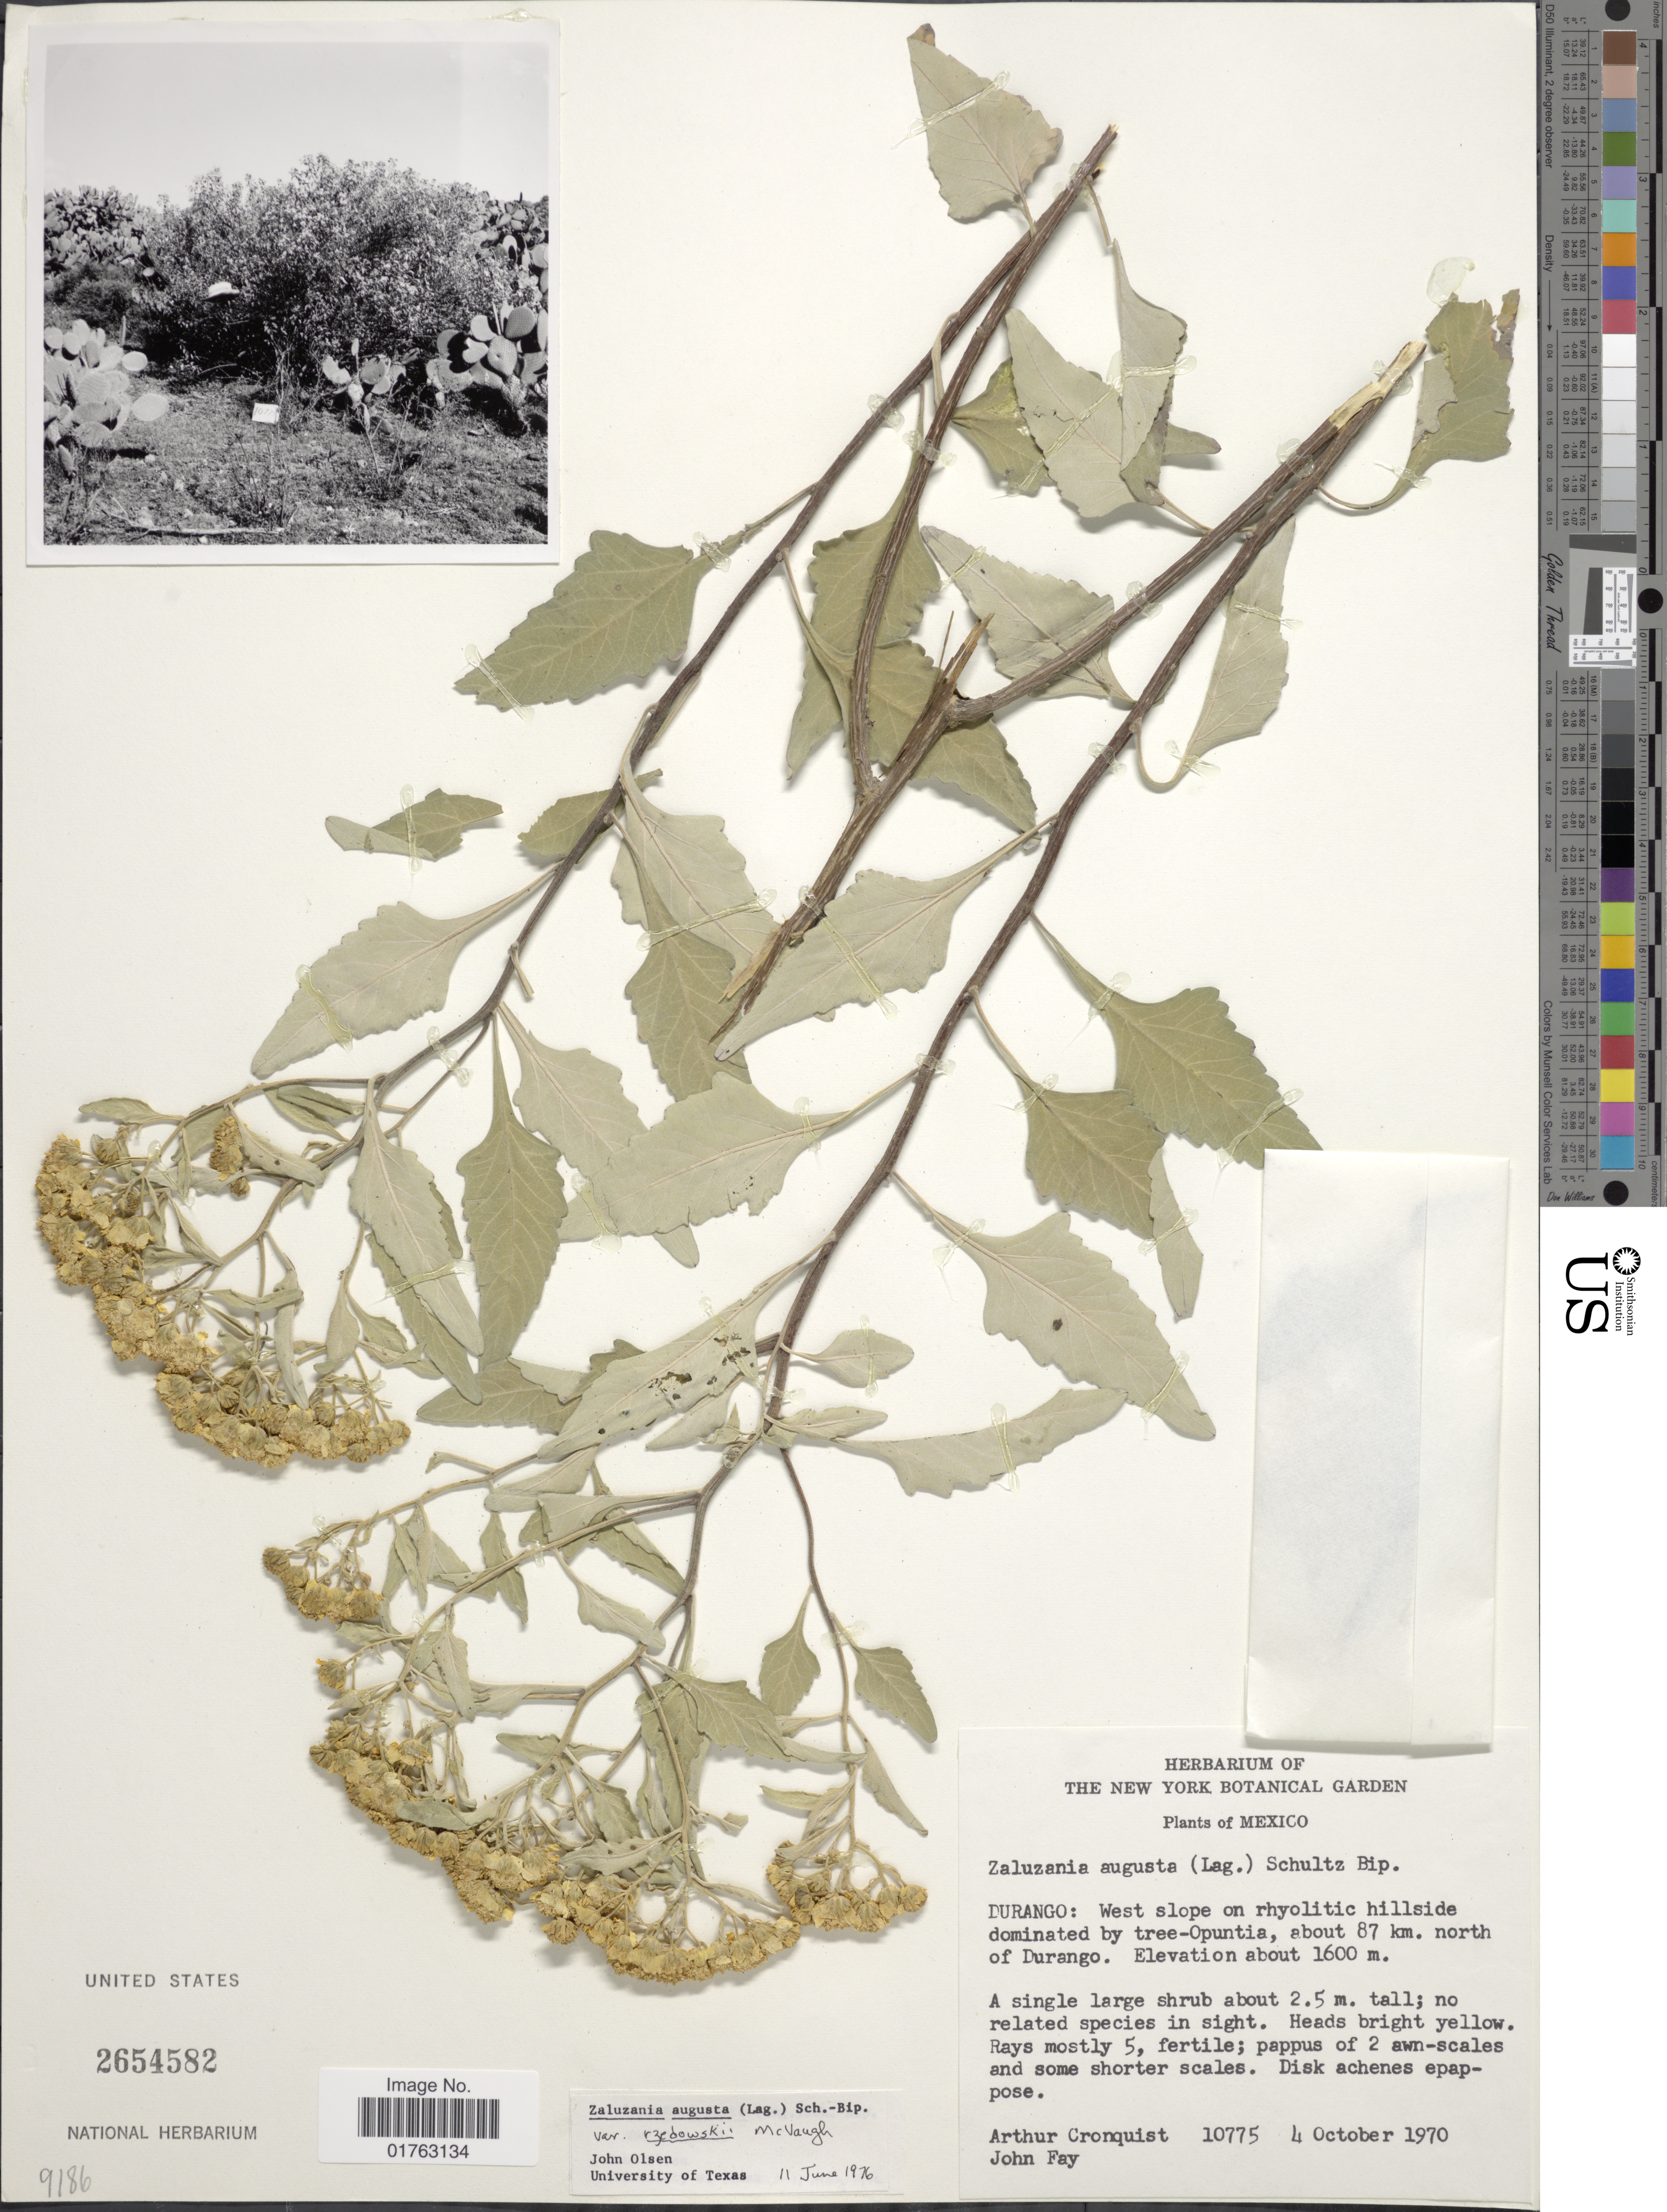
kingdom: Plantae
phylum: Tracheophyta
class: Magnoliopsida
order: Asterales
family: Asteraceae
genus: Zaluzania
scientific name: Zaluzania angusta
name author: (Lag.) Sch. Bip.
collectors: A. J. Cronquist & J. M. Fay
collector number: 10775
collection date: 1970-10-04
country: Mexico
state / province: Durango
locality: West slope on rhyolitic hillside , about 87 km. north of Durango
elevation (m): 1600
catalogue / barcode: US 2654582